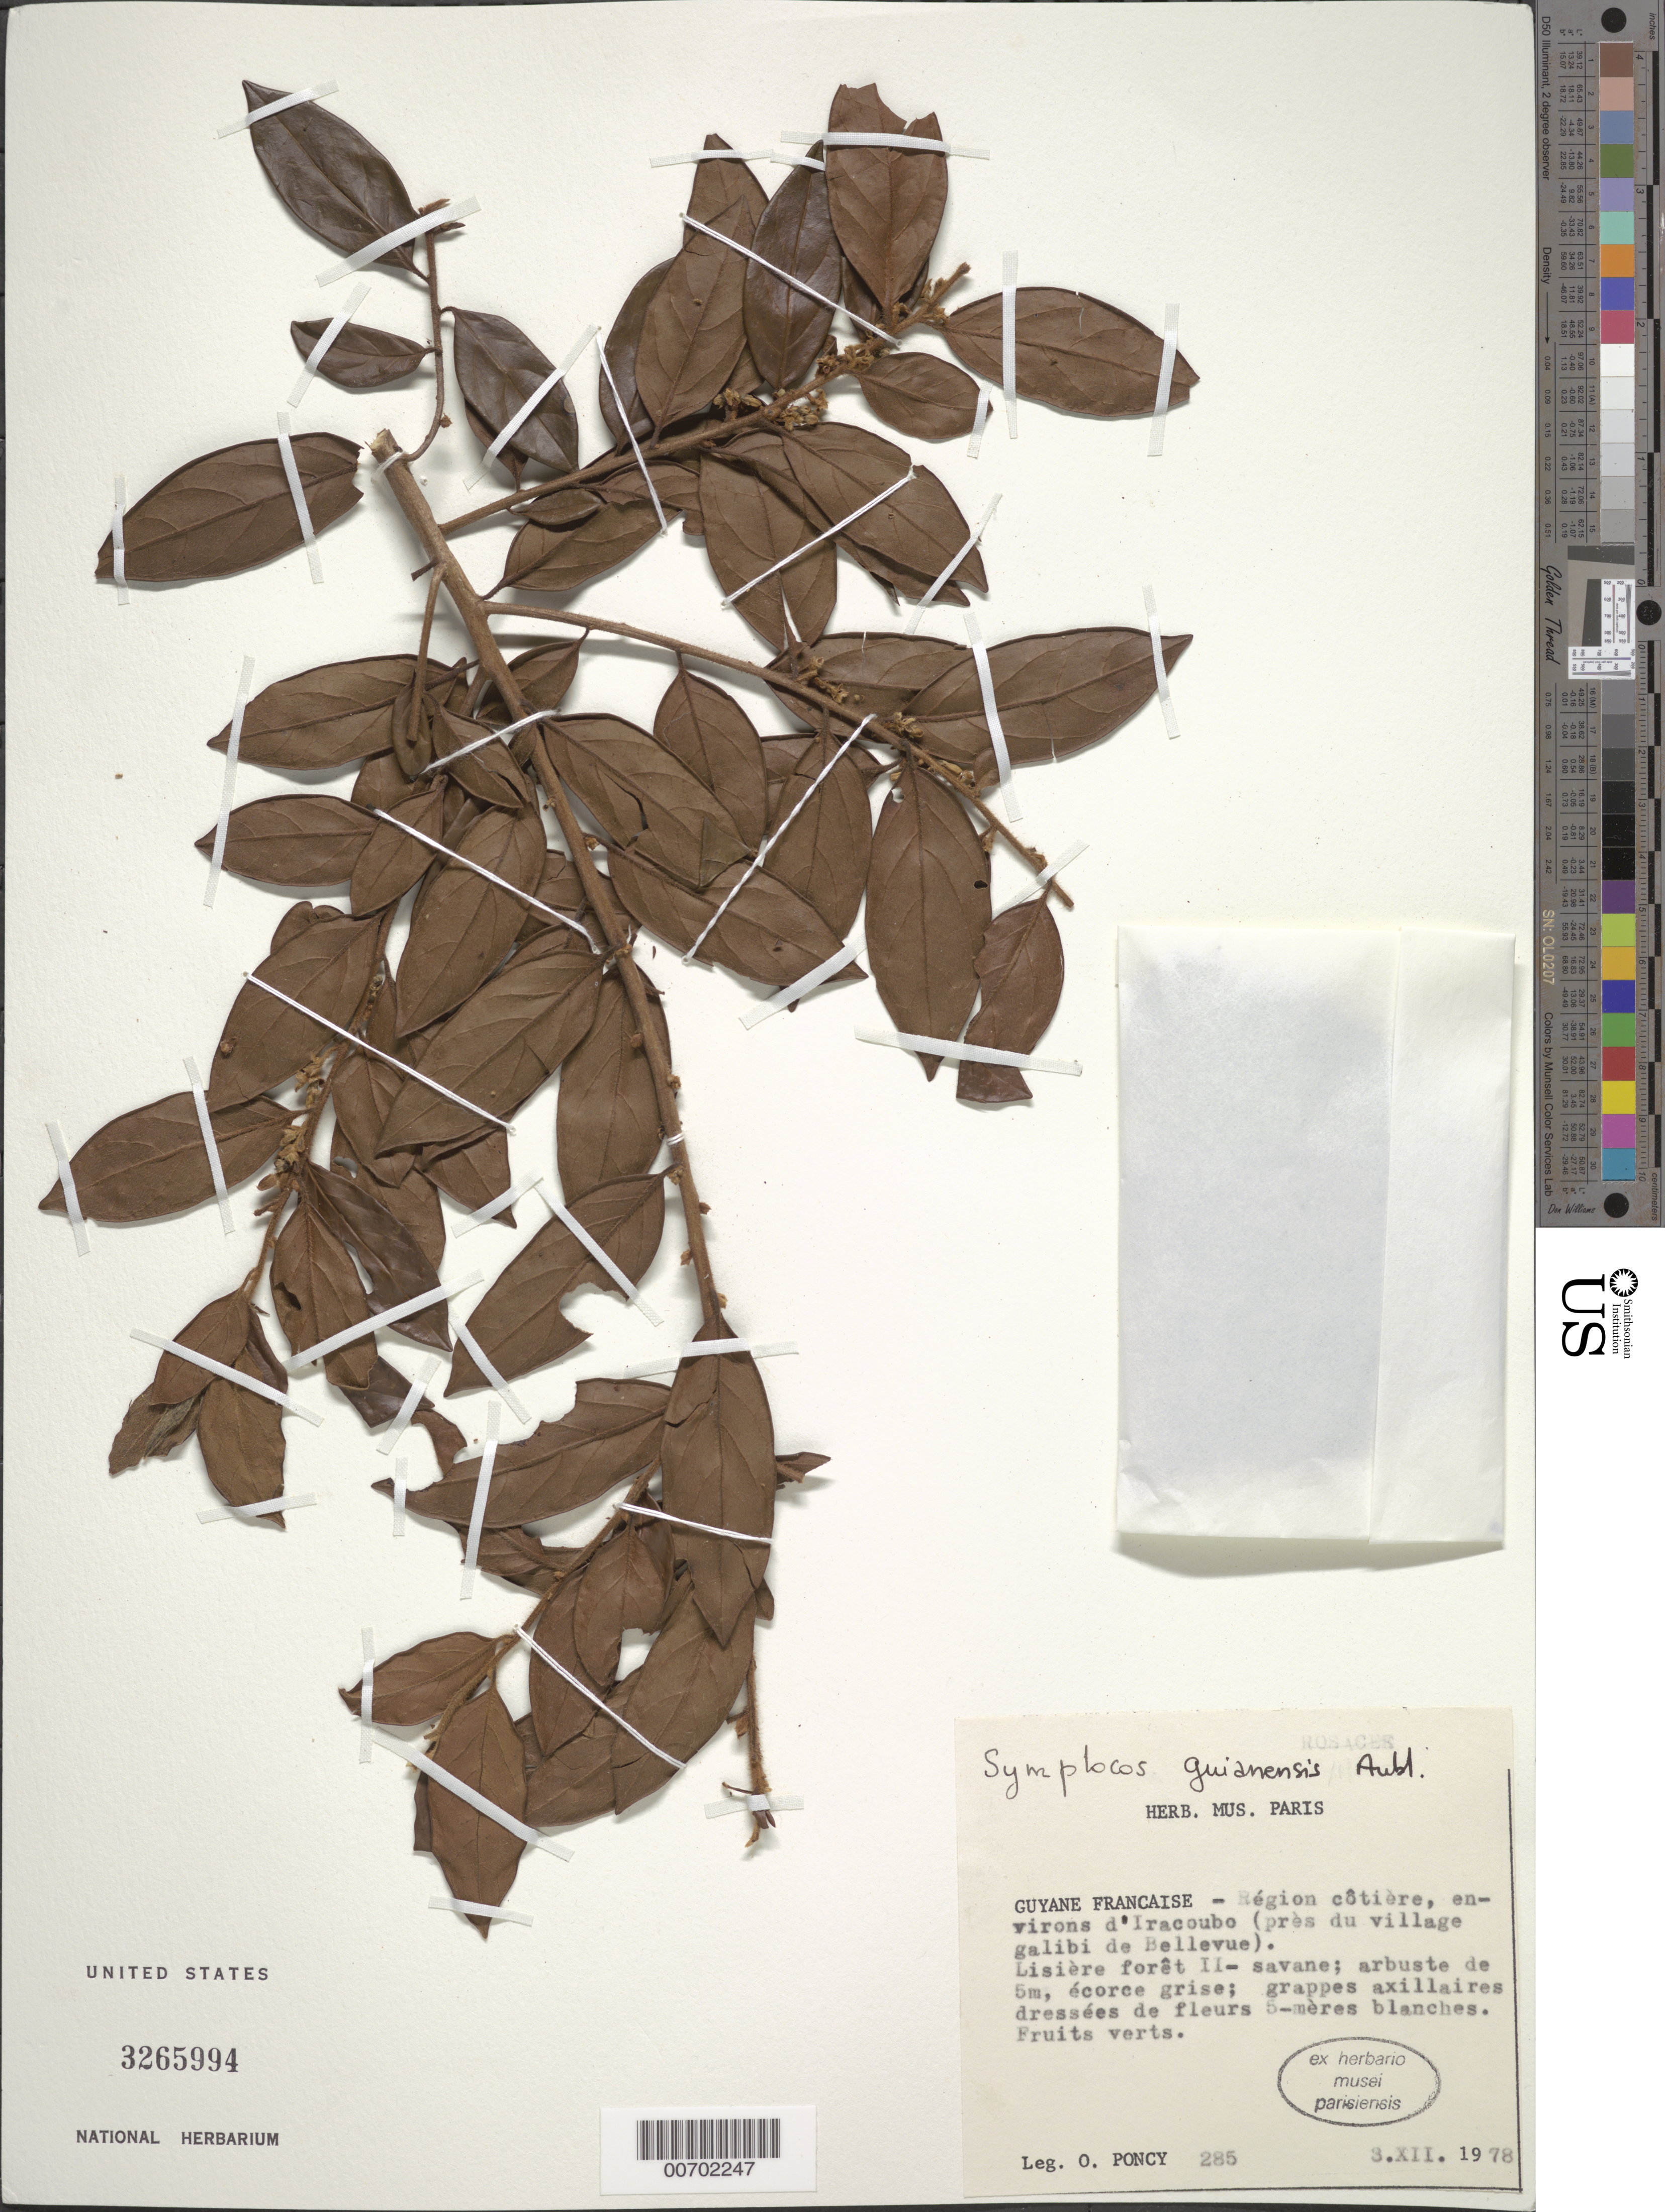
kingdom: Plantae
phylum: Tracheophyta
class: Magnoliopsida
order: Ericales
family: Symplocaceae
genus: Symplocos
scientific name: Symplocos guianensis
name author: (Aubl.) Gürke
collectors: O. Poncy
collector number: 285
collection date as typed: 3-Dec-78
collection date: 1978-12-03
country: French Guiana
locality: Iracoubo, pres du village Galibi de Bellevue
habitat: Lisière forêt-savane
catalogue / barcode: US 3265994